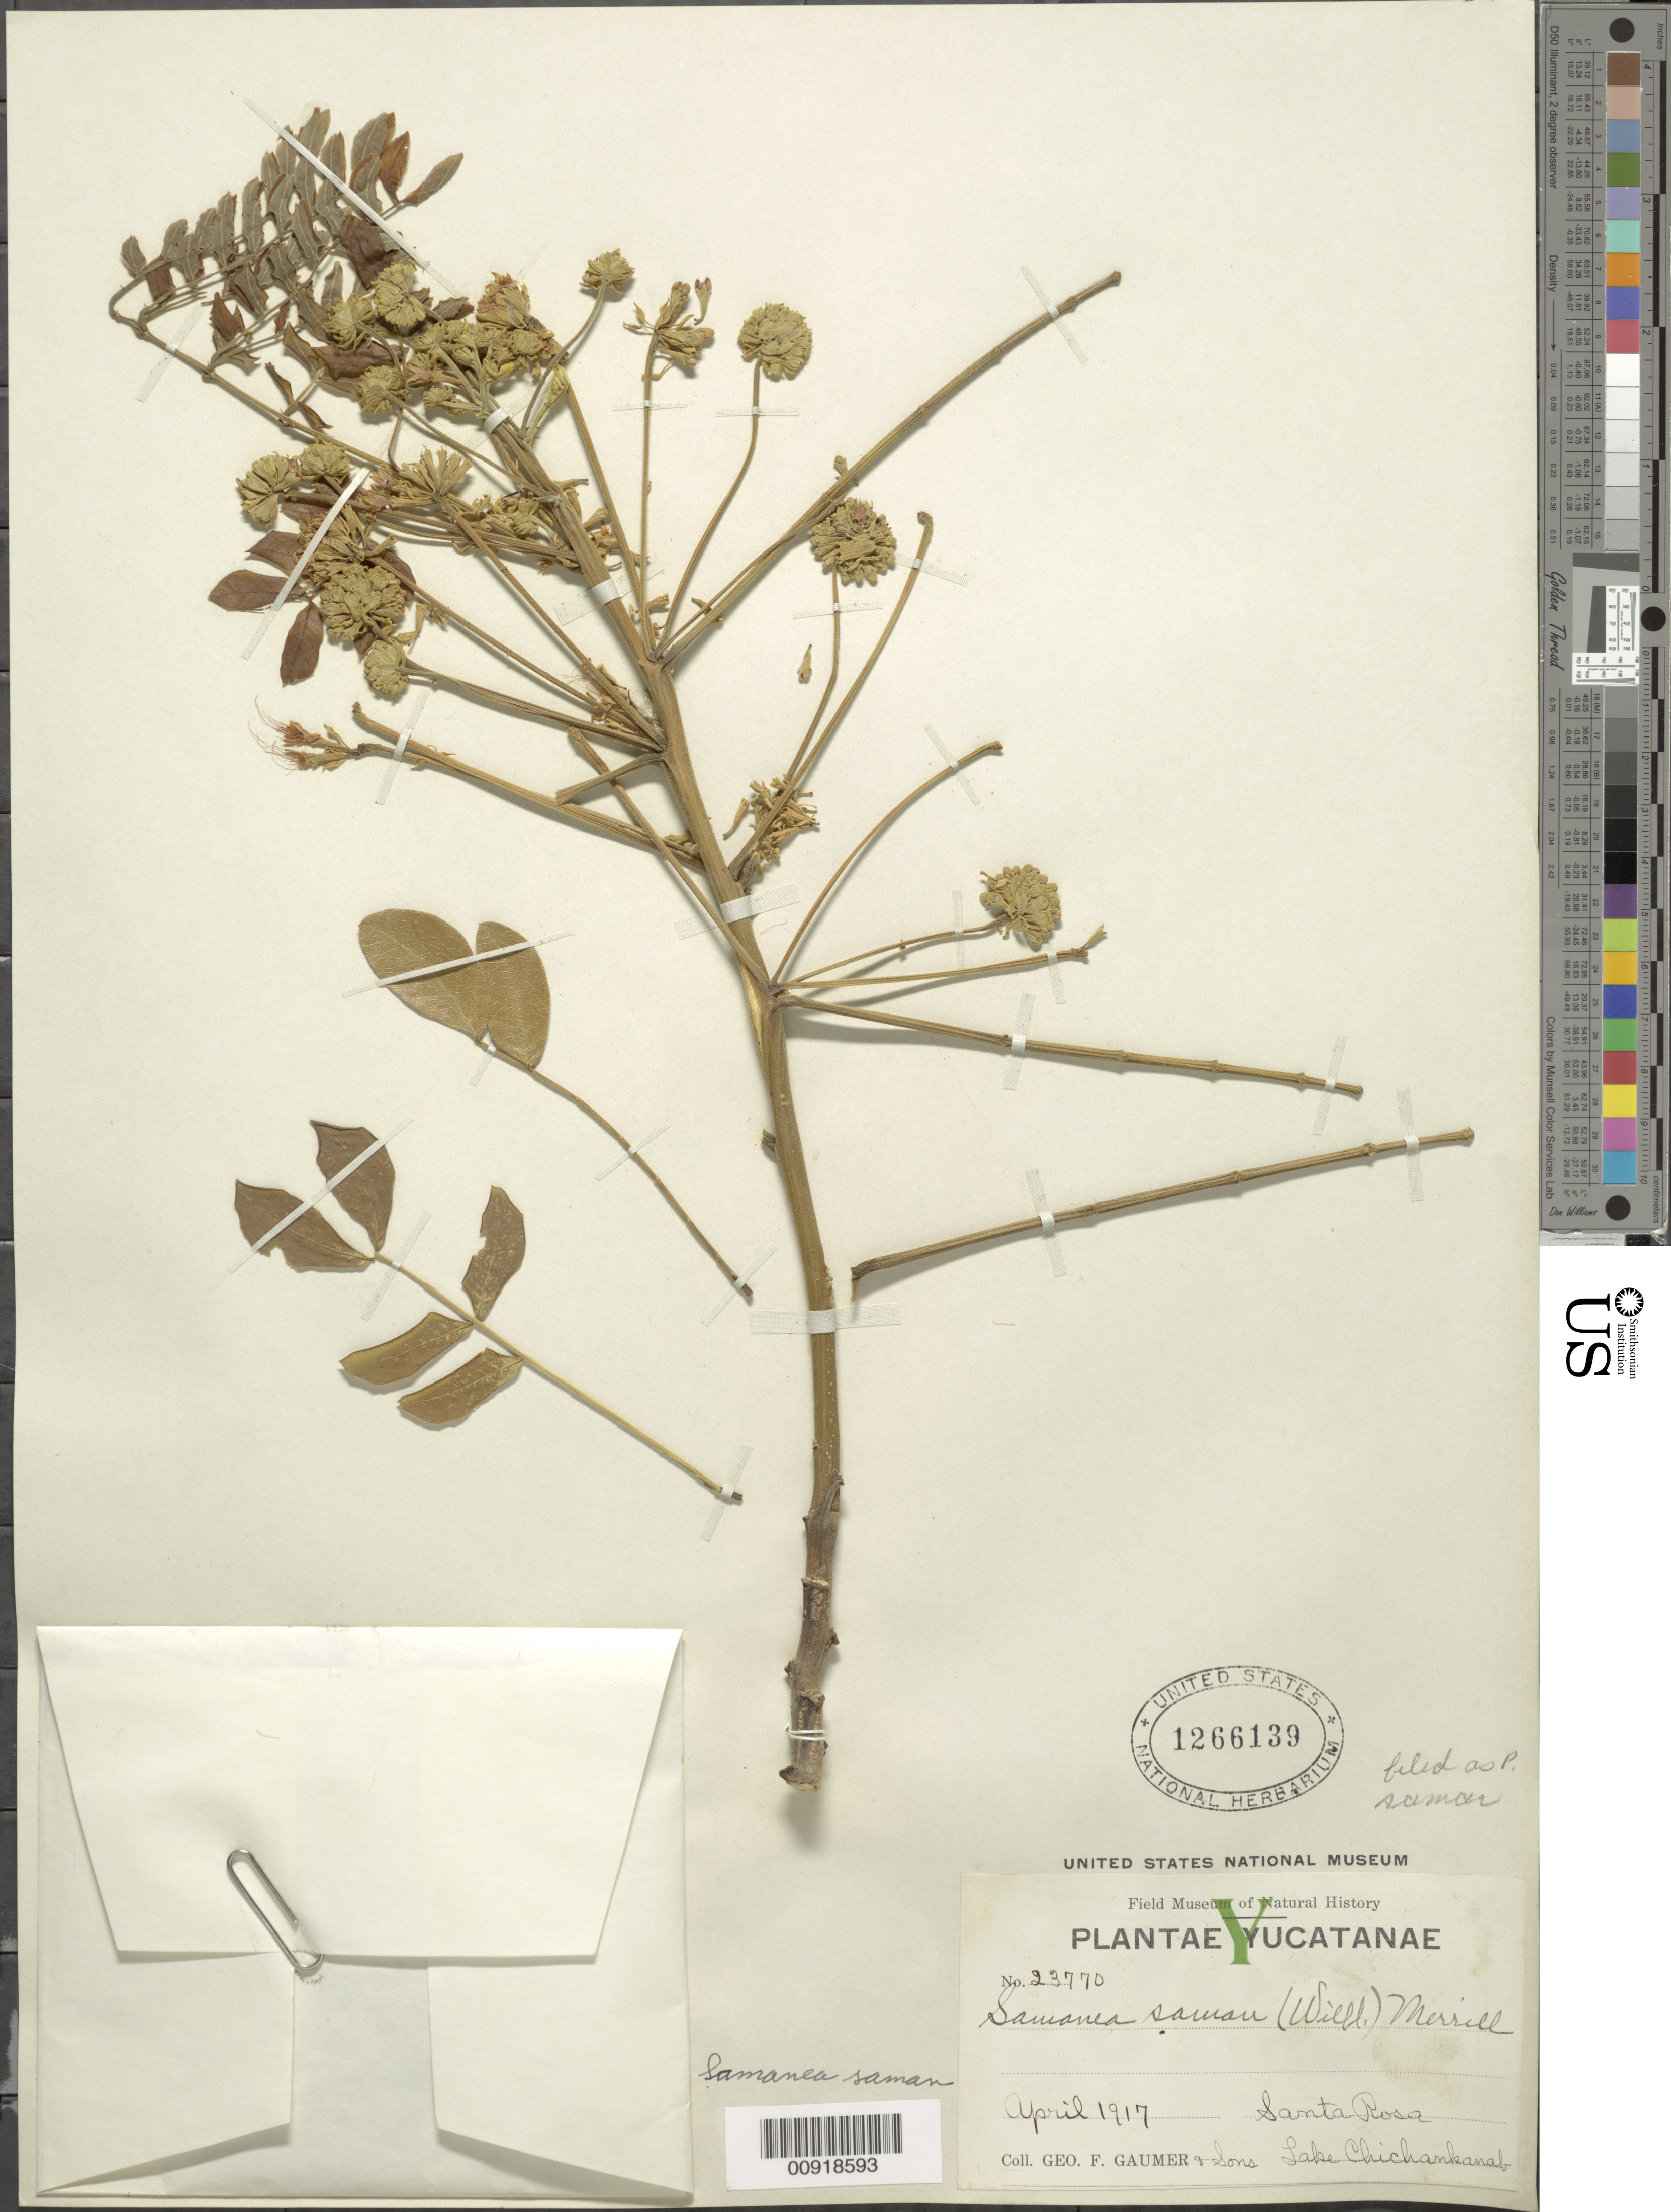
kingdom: Plantae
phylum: Tracheophyta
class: Magnoliopsida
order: Fabales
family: Fabaceae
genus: Samanea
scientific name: Samanea saman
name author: (Jacq.) Merr.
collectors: G. F. Gaumer & et al.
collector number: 23770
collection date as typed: Apr 1917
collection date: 1917-04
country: Mexico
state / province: Yucatán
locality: Santa Rosa, Lake Chichankanab.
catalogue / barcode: US 1266139